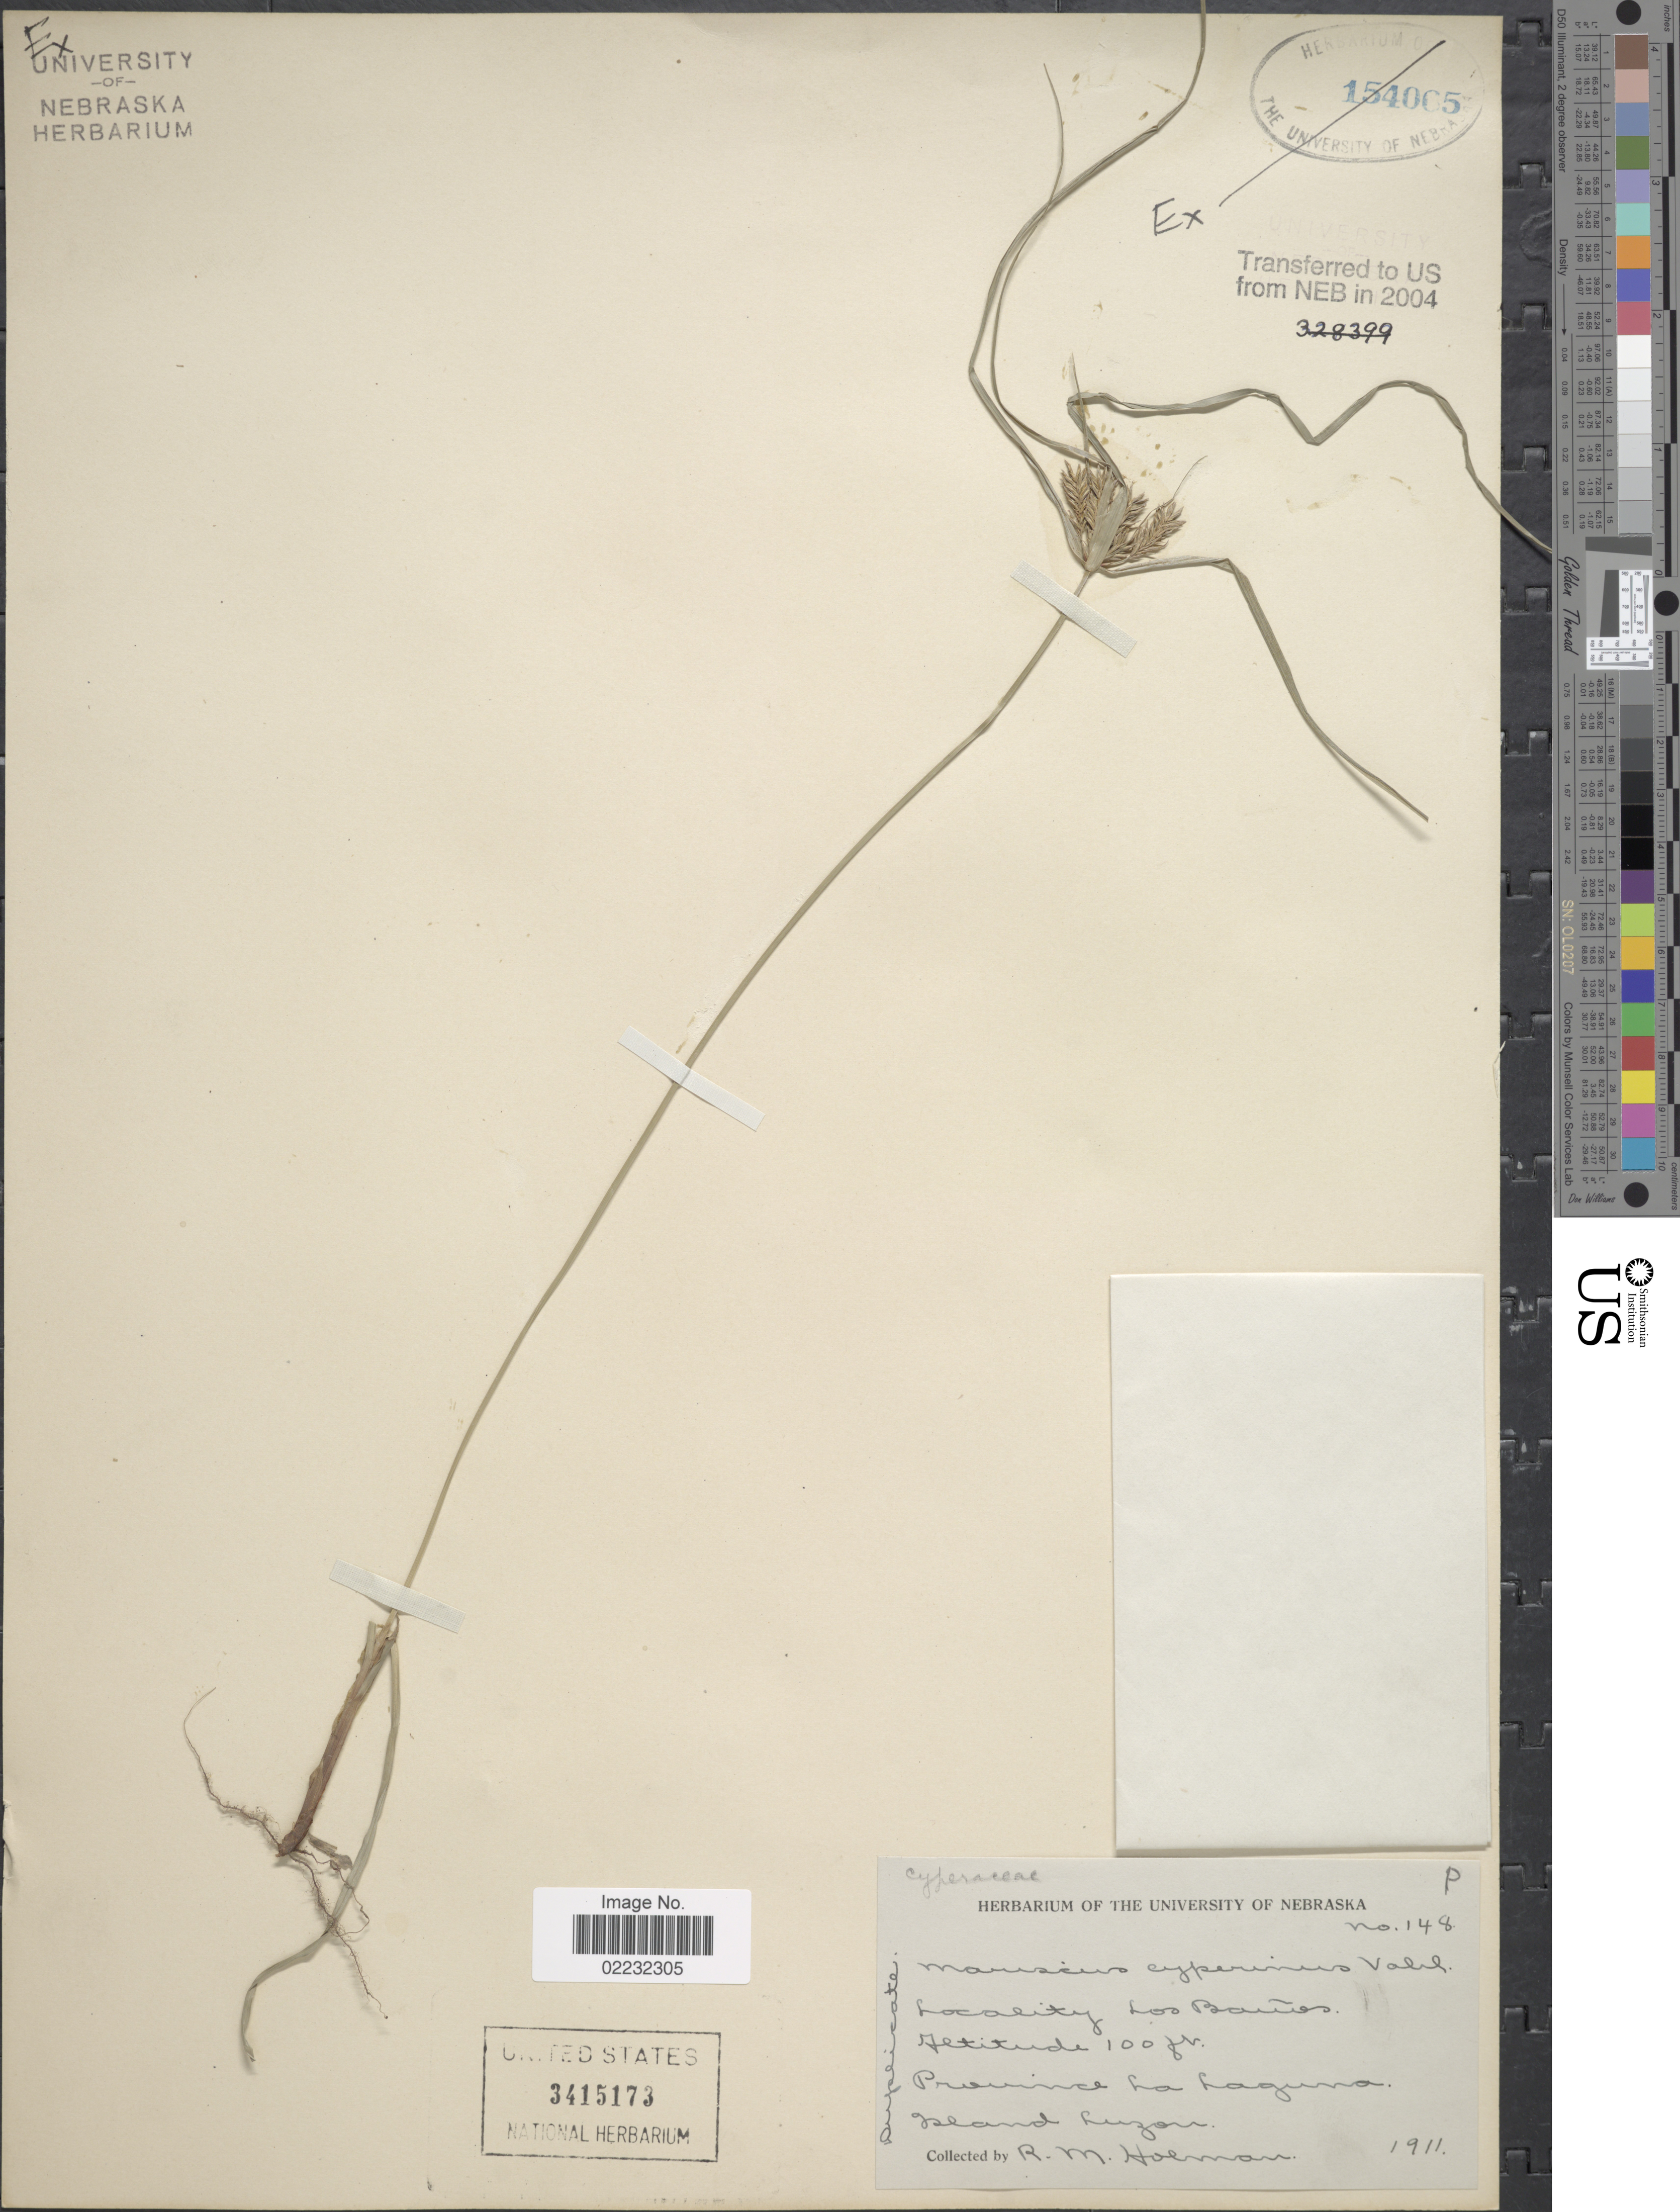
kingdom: Plantae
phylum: Tracheophyta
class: Liliopsida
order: Poales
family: Cyperaceae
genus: Cyperus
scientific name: Cyperus cyperinus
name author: (Retz.) Valck. Sur.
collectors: R. Holman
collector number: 148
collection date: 1911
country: Philippines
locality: Province of La Laguna, Island Luzon, Los Banos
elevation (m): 30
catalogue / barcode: US 3415173